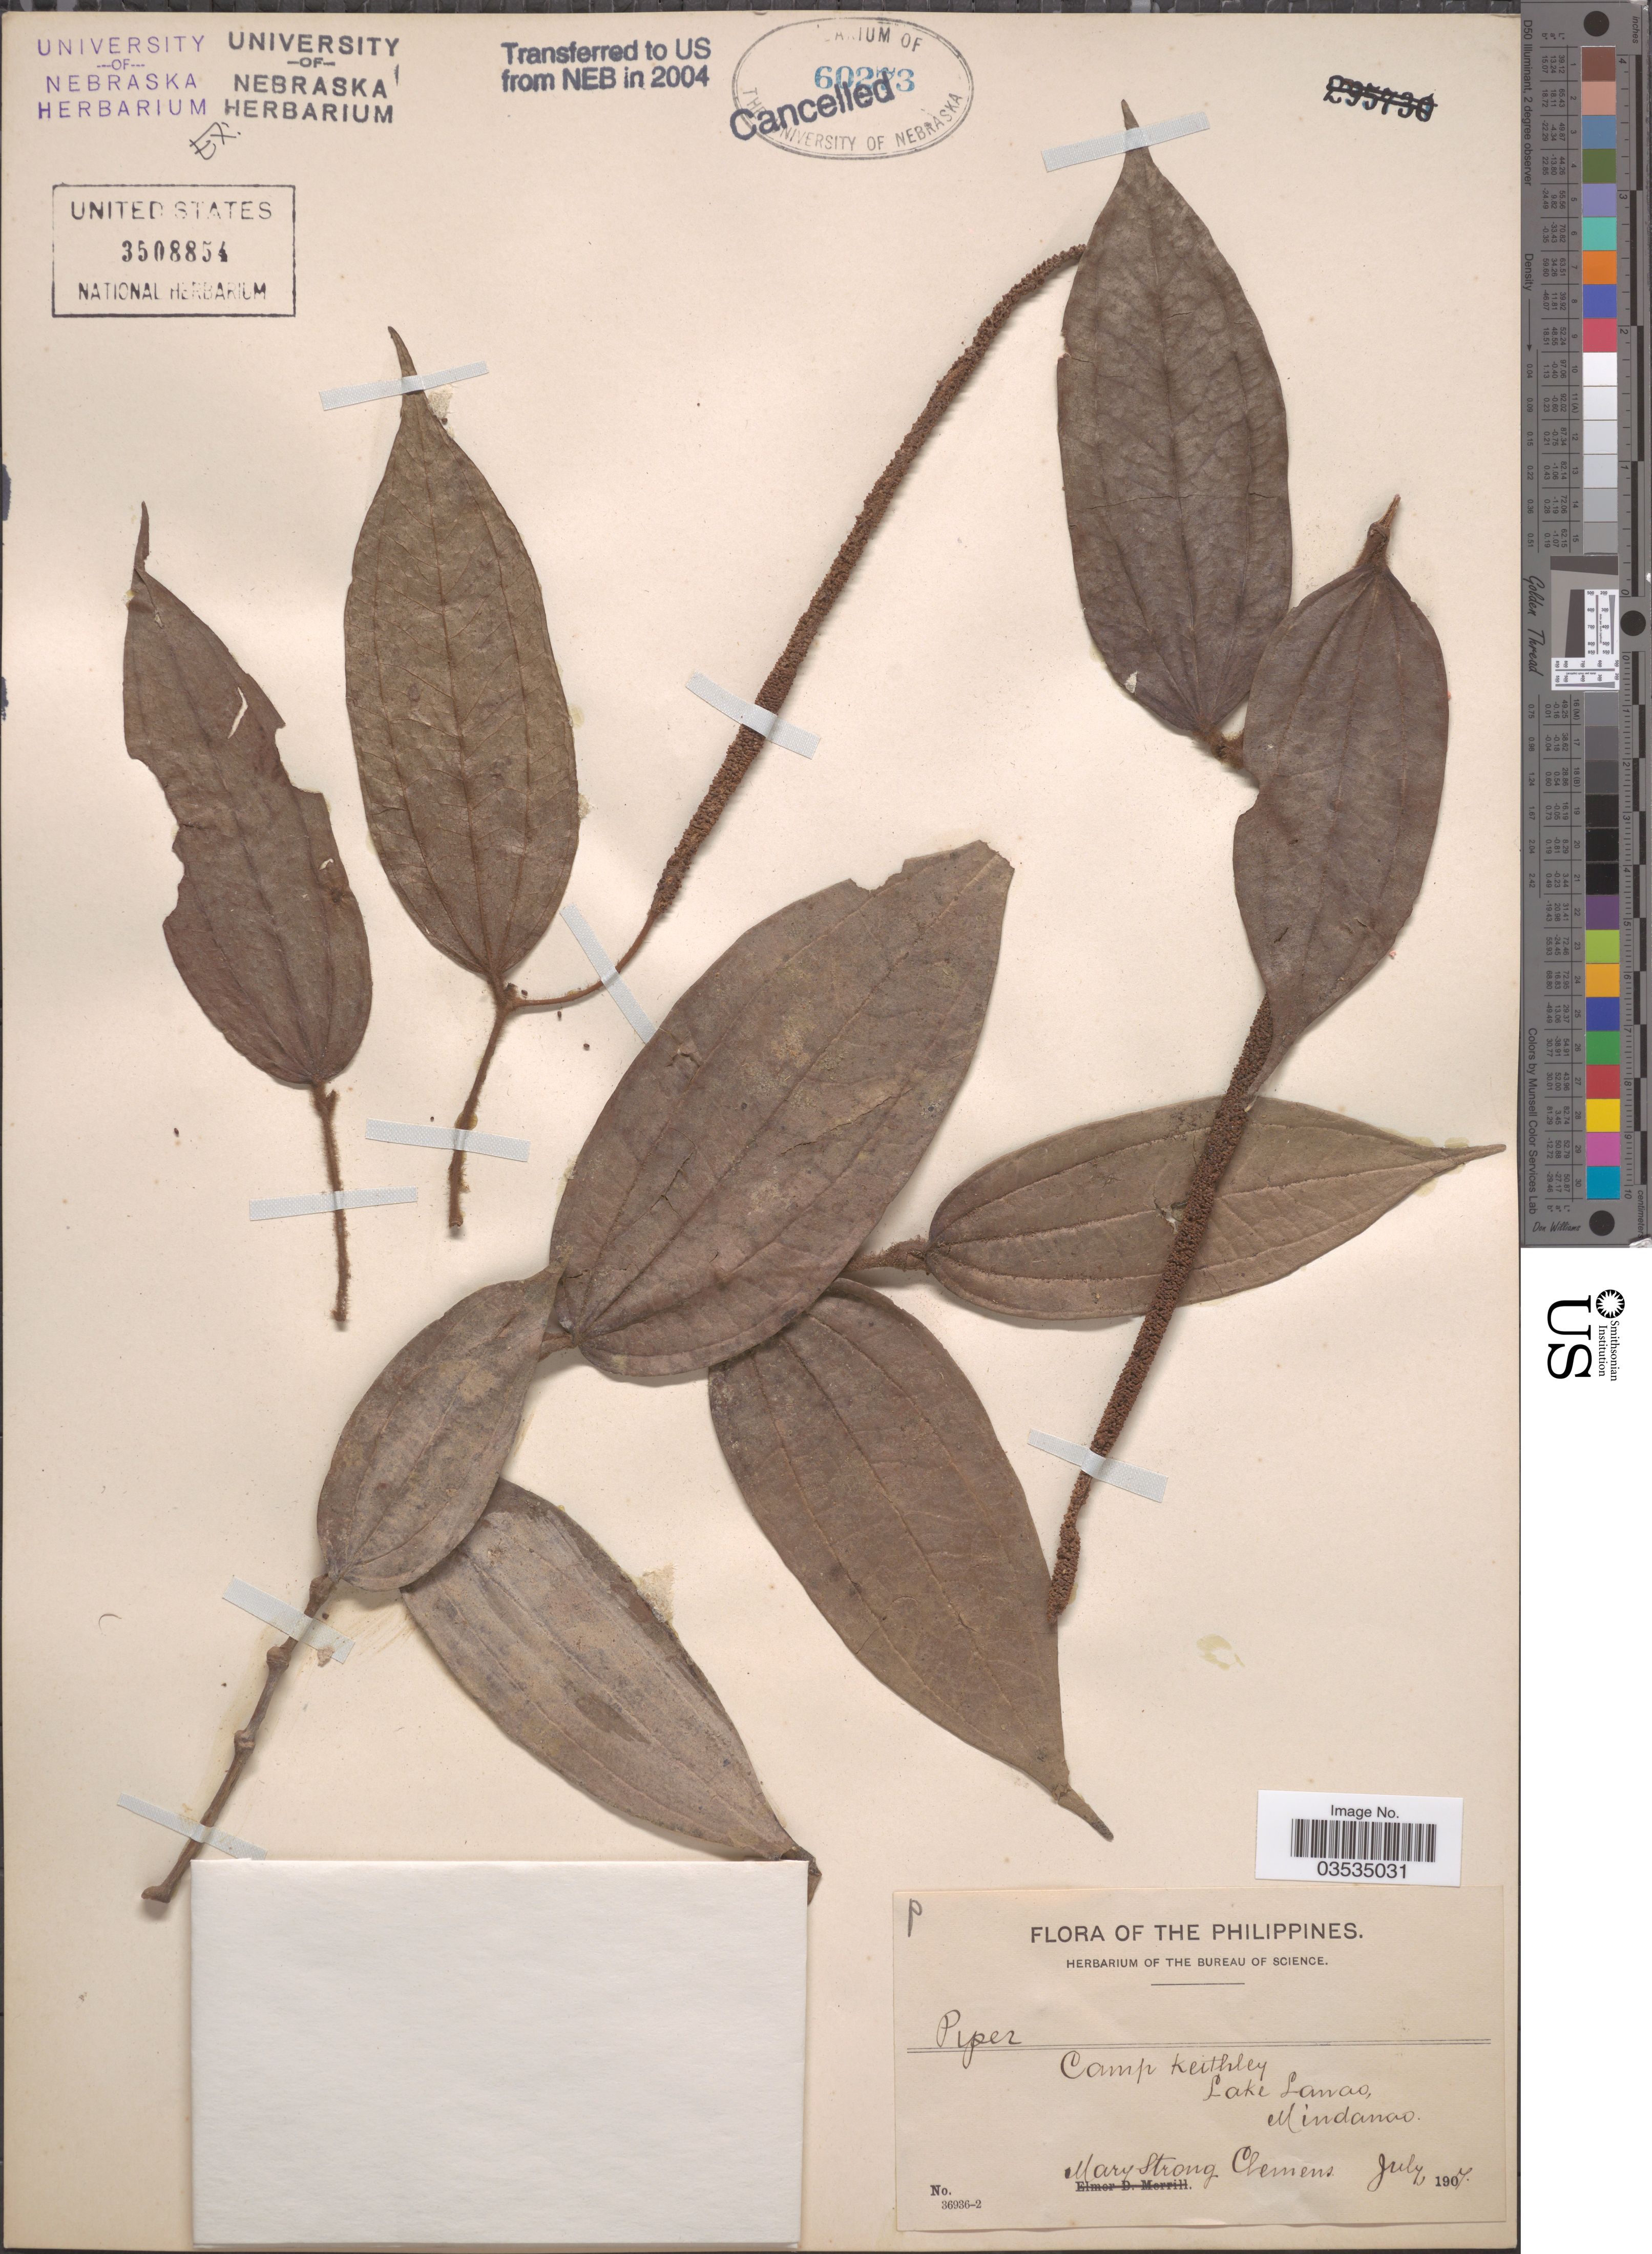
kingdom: Plantae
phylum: Tracheophyta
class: Magnoliopsida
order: Piperales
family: Piperaceae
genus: Piper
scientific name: Piper sp.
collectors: M. S. Clemens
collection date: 1907-07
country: Philippines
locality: Camp Keithley, Lake Lanao, Mindanao.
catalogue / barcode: US 3508854